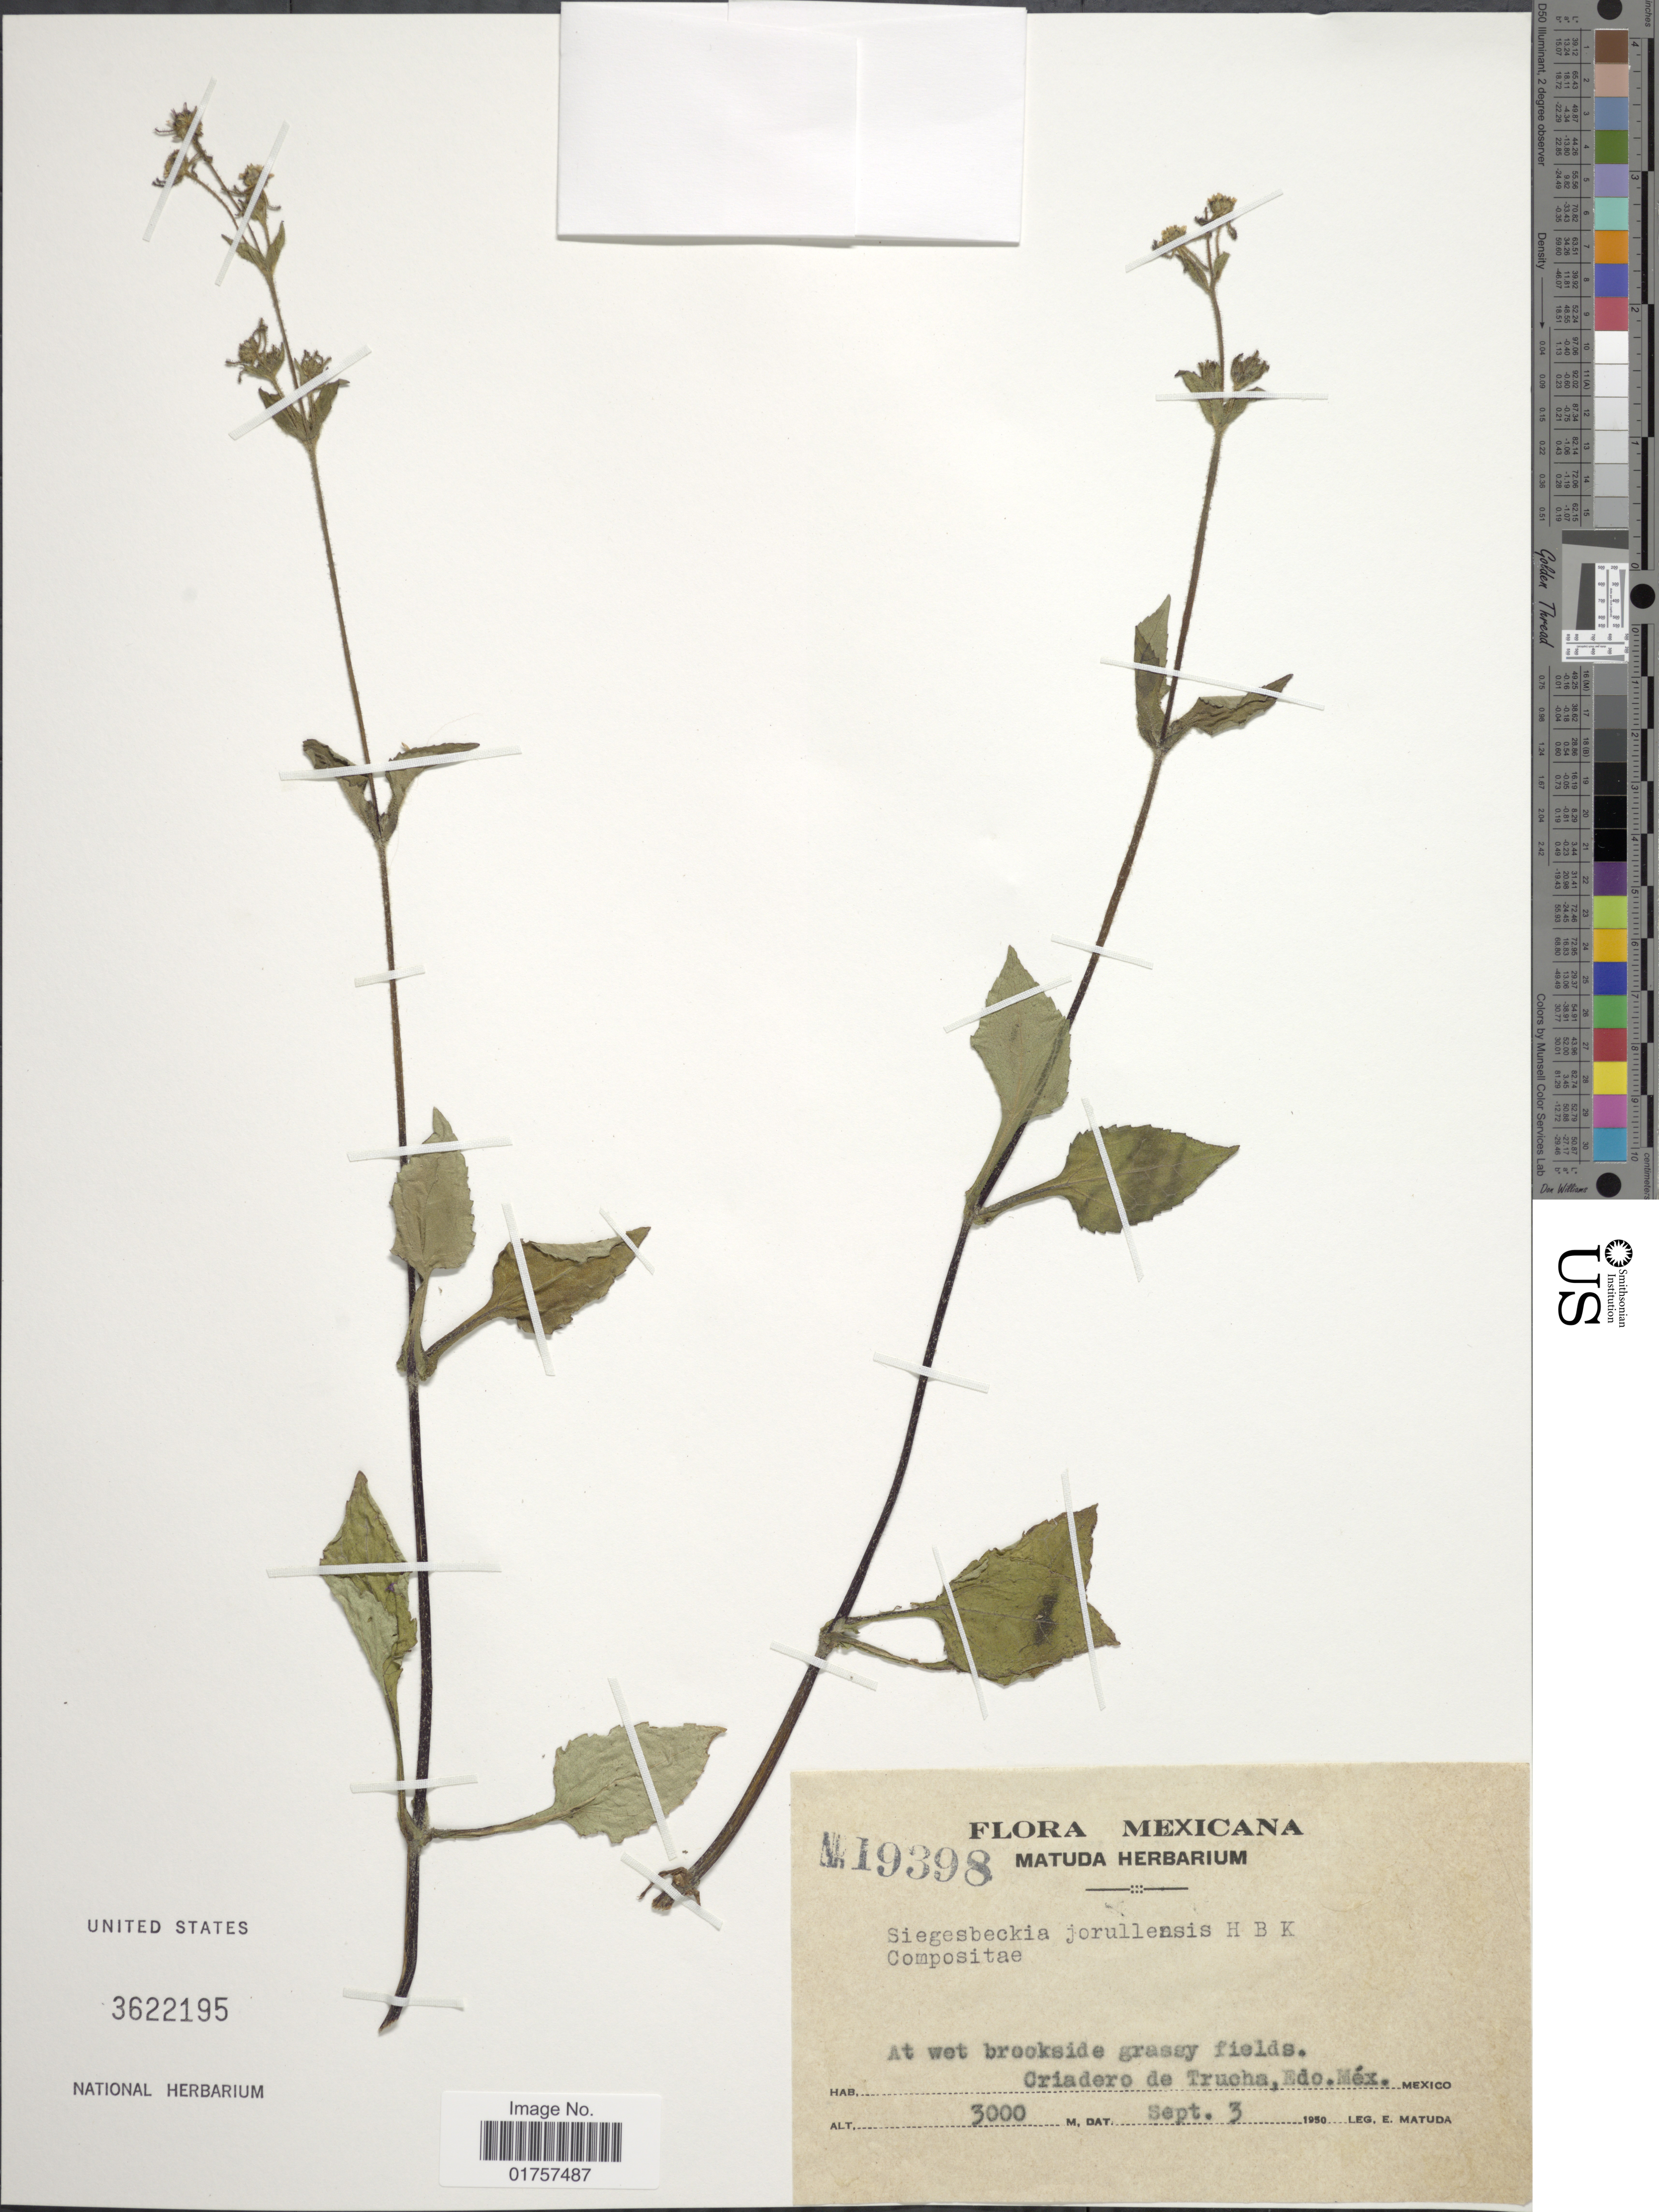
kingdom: Plantae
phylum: Tracheophyta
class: Magnoliopsida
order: Asterales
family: Asteraceae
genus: Sigesbeckia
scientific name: Sigesbeckia jorullensis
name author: Kunth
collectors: E. Matuda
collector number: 19398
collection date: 1950-09-03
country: Mexico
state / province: México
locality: Criadero de Trucha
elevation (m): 3000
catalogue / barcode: US 3622195